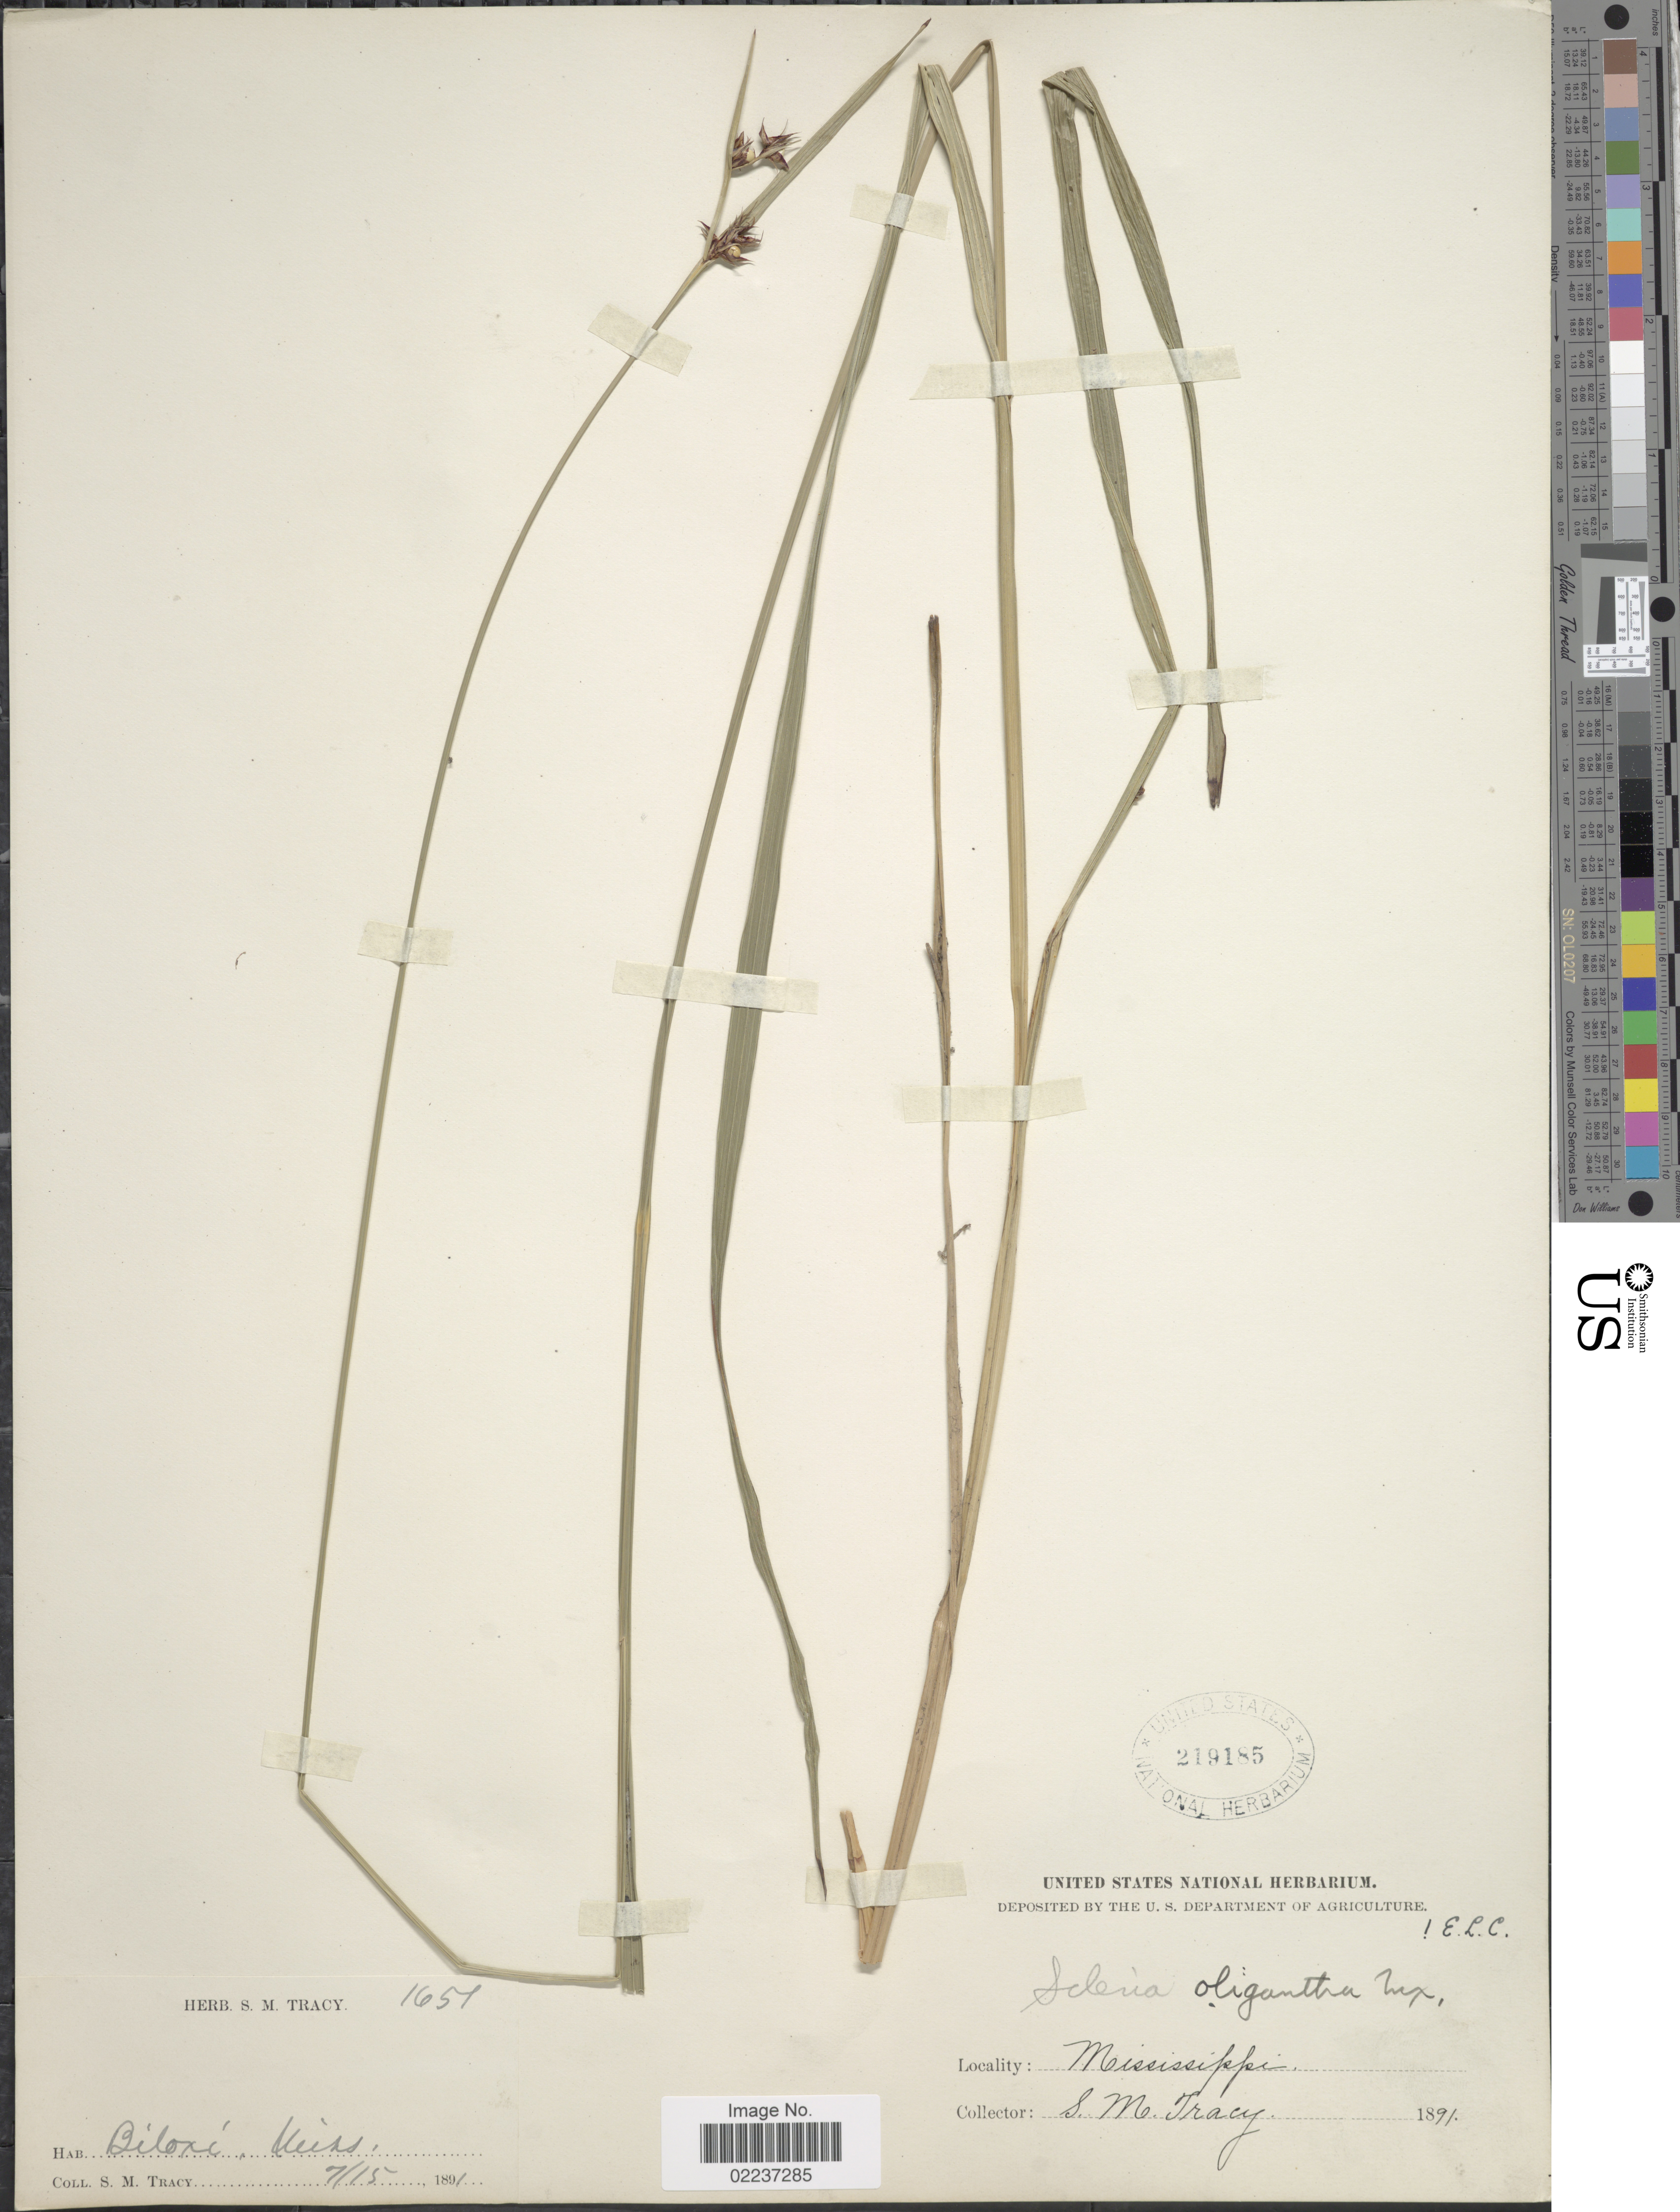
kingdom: Plantae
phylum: Tracheophyta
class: Liliopsida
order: Poales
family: Cyperaceae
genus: Scleria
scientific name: Scleria oligantha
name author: Michx.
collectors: S. M. Tracy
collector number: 1651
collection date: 1891-07-15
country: United States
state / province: Mississippi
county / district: Harrison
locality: Biloxi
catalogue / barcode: US 219185